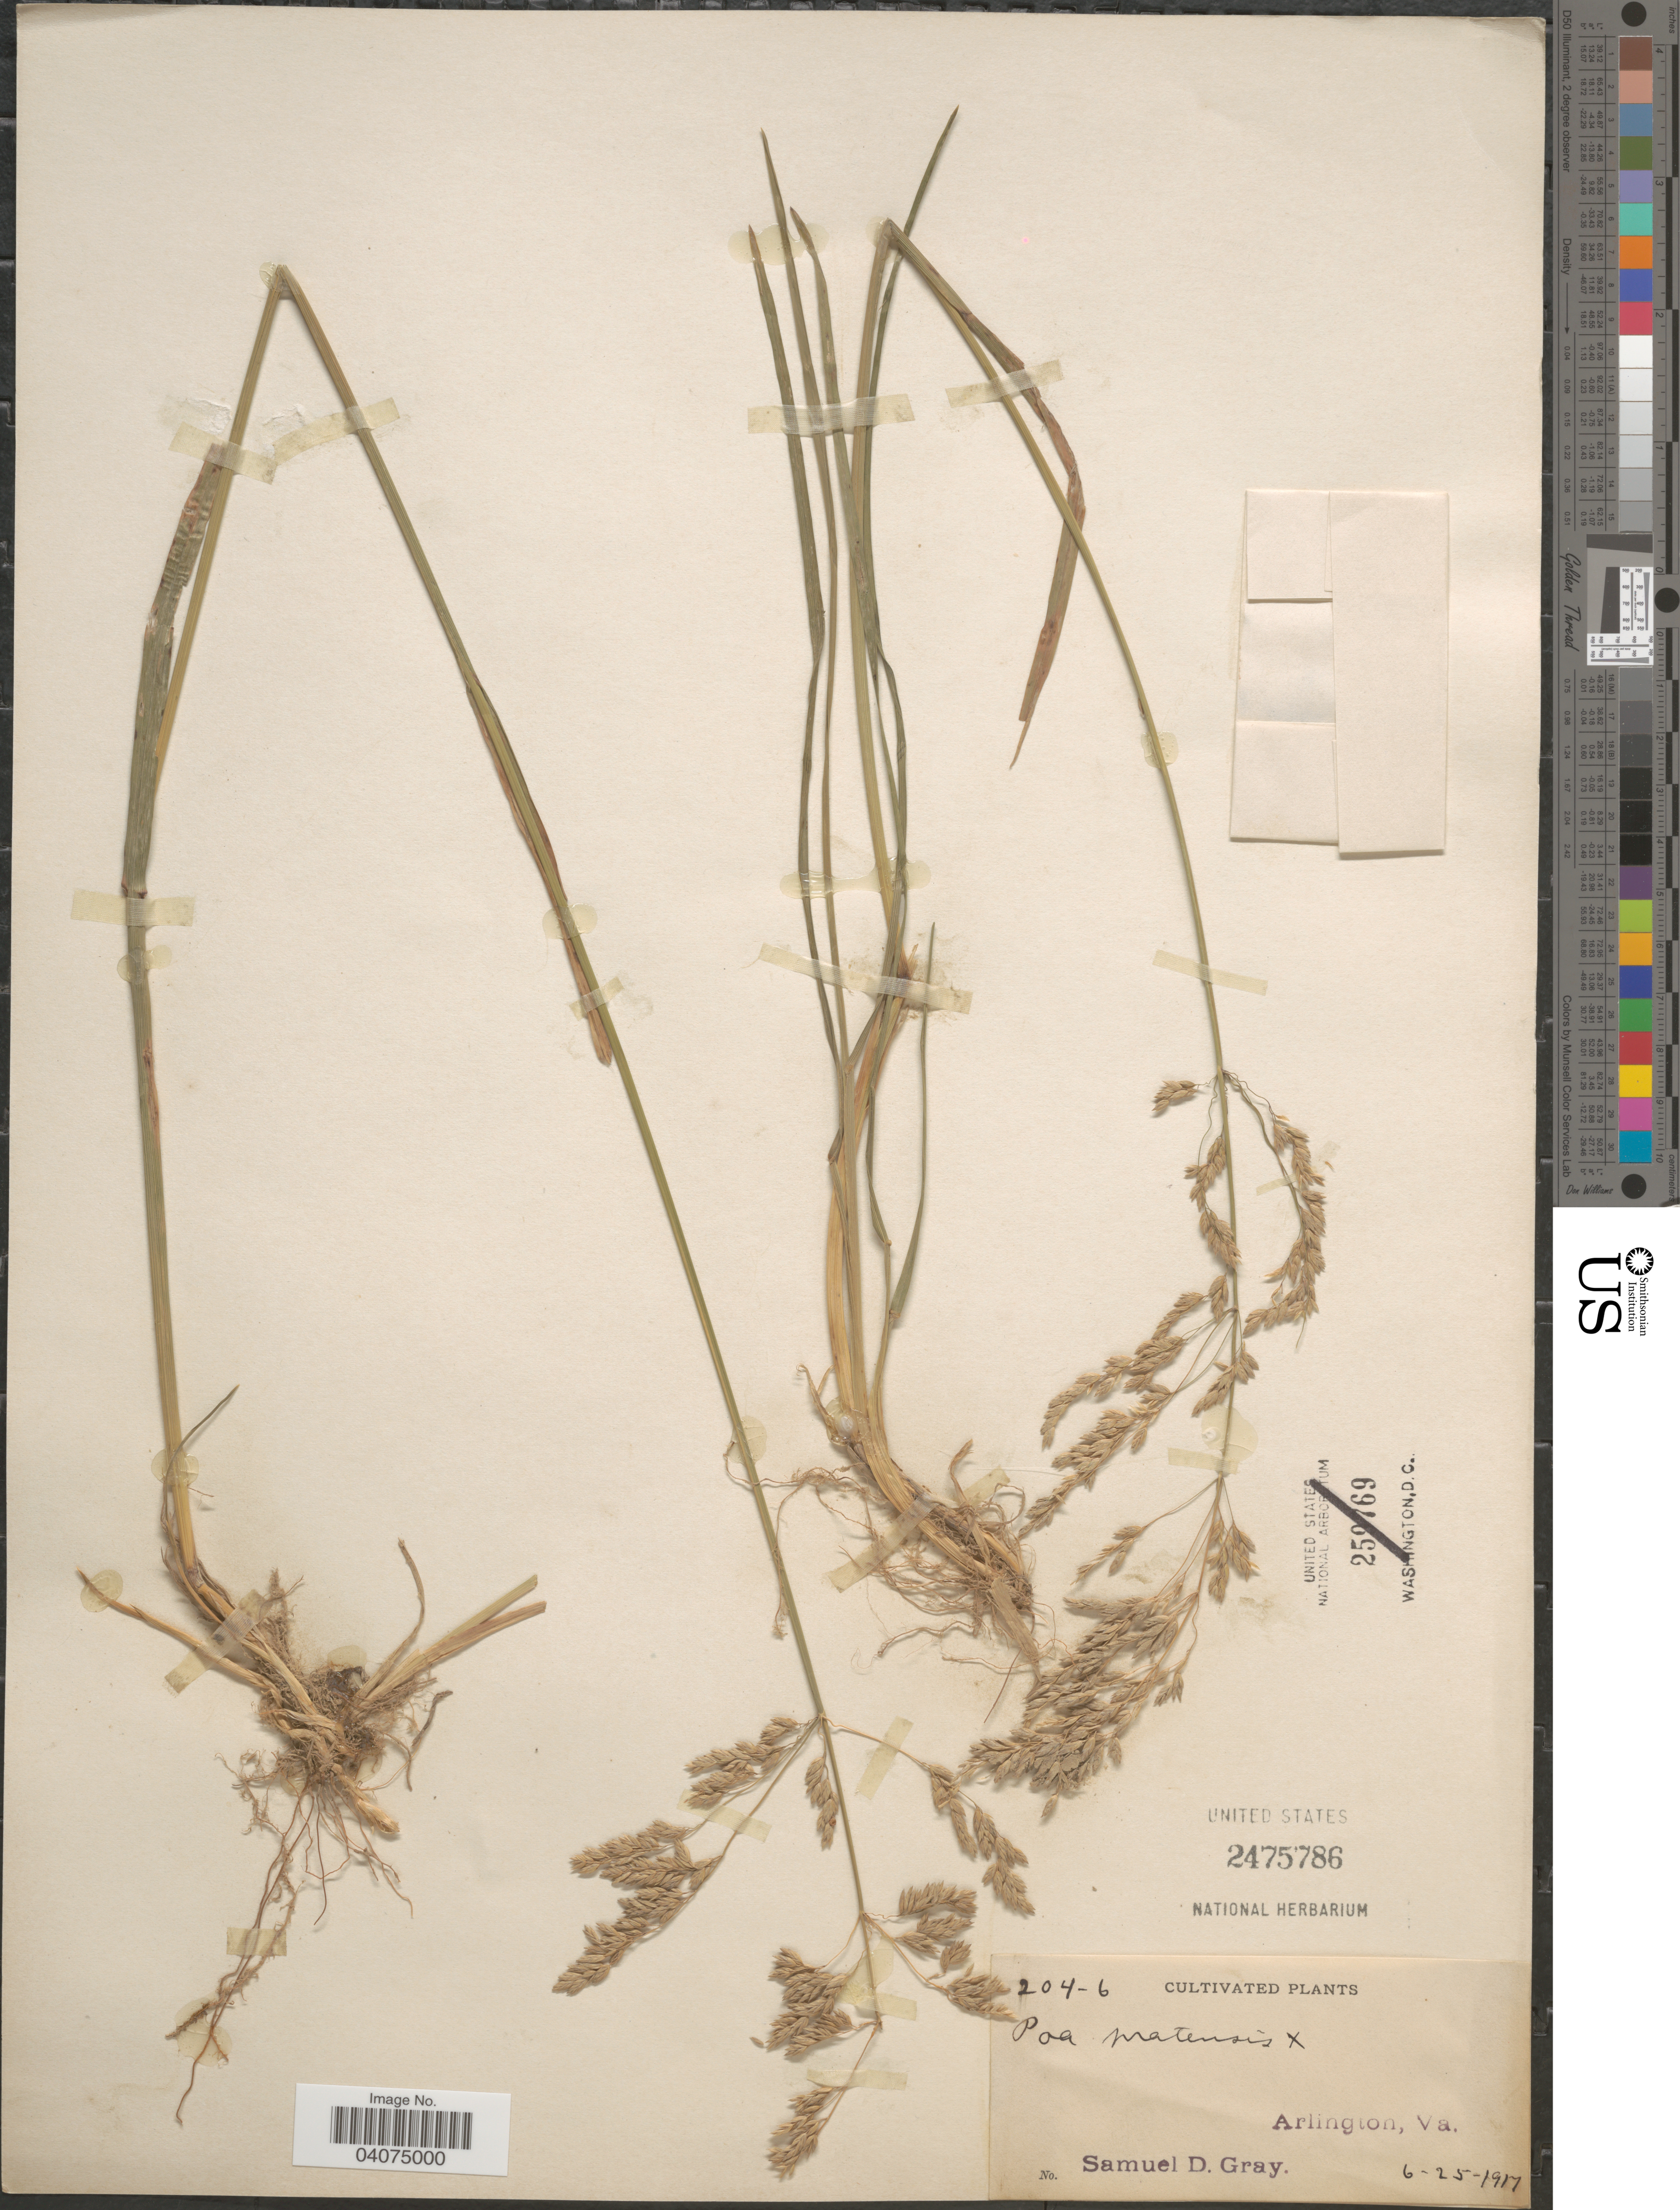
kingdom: Plantae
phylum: Tracheophyta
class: Liliopsida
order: Poales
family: Poaceae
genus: Poa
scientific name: Poa pratensis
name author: L.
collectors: S. D. Gray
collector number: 204-6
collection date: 1917-06-25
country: United States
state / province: Virginia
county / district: Arlington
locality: Arlington.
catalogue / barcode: US 2475786